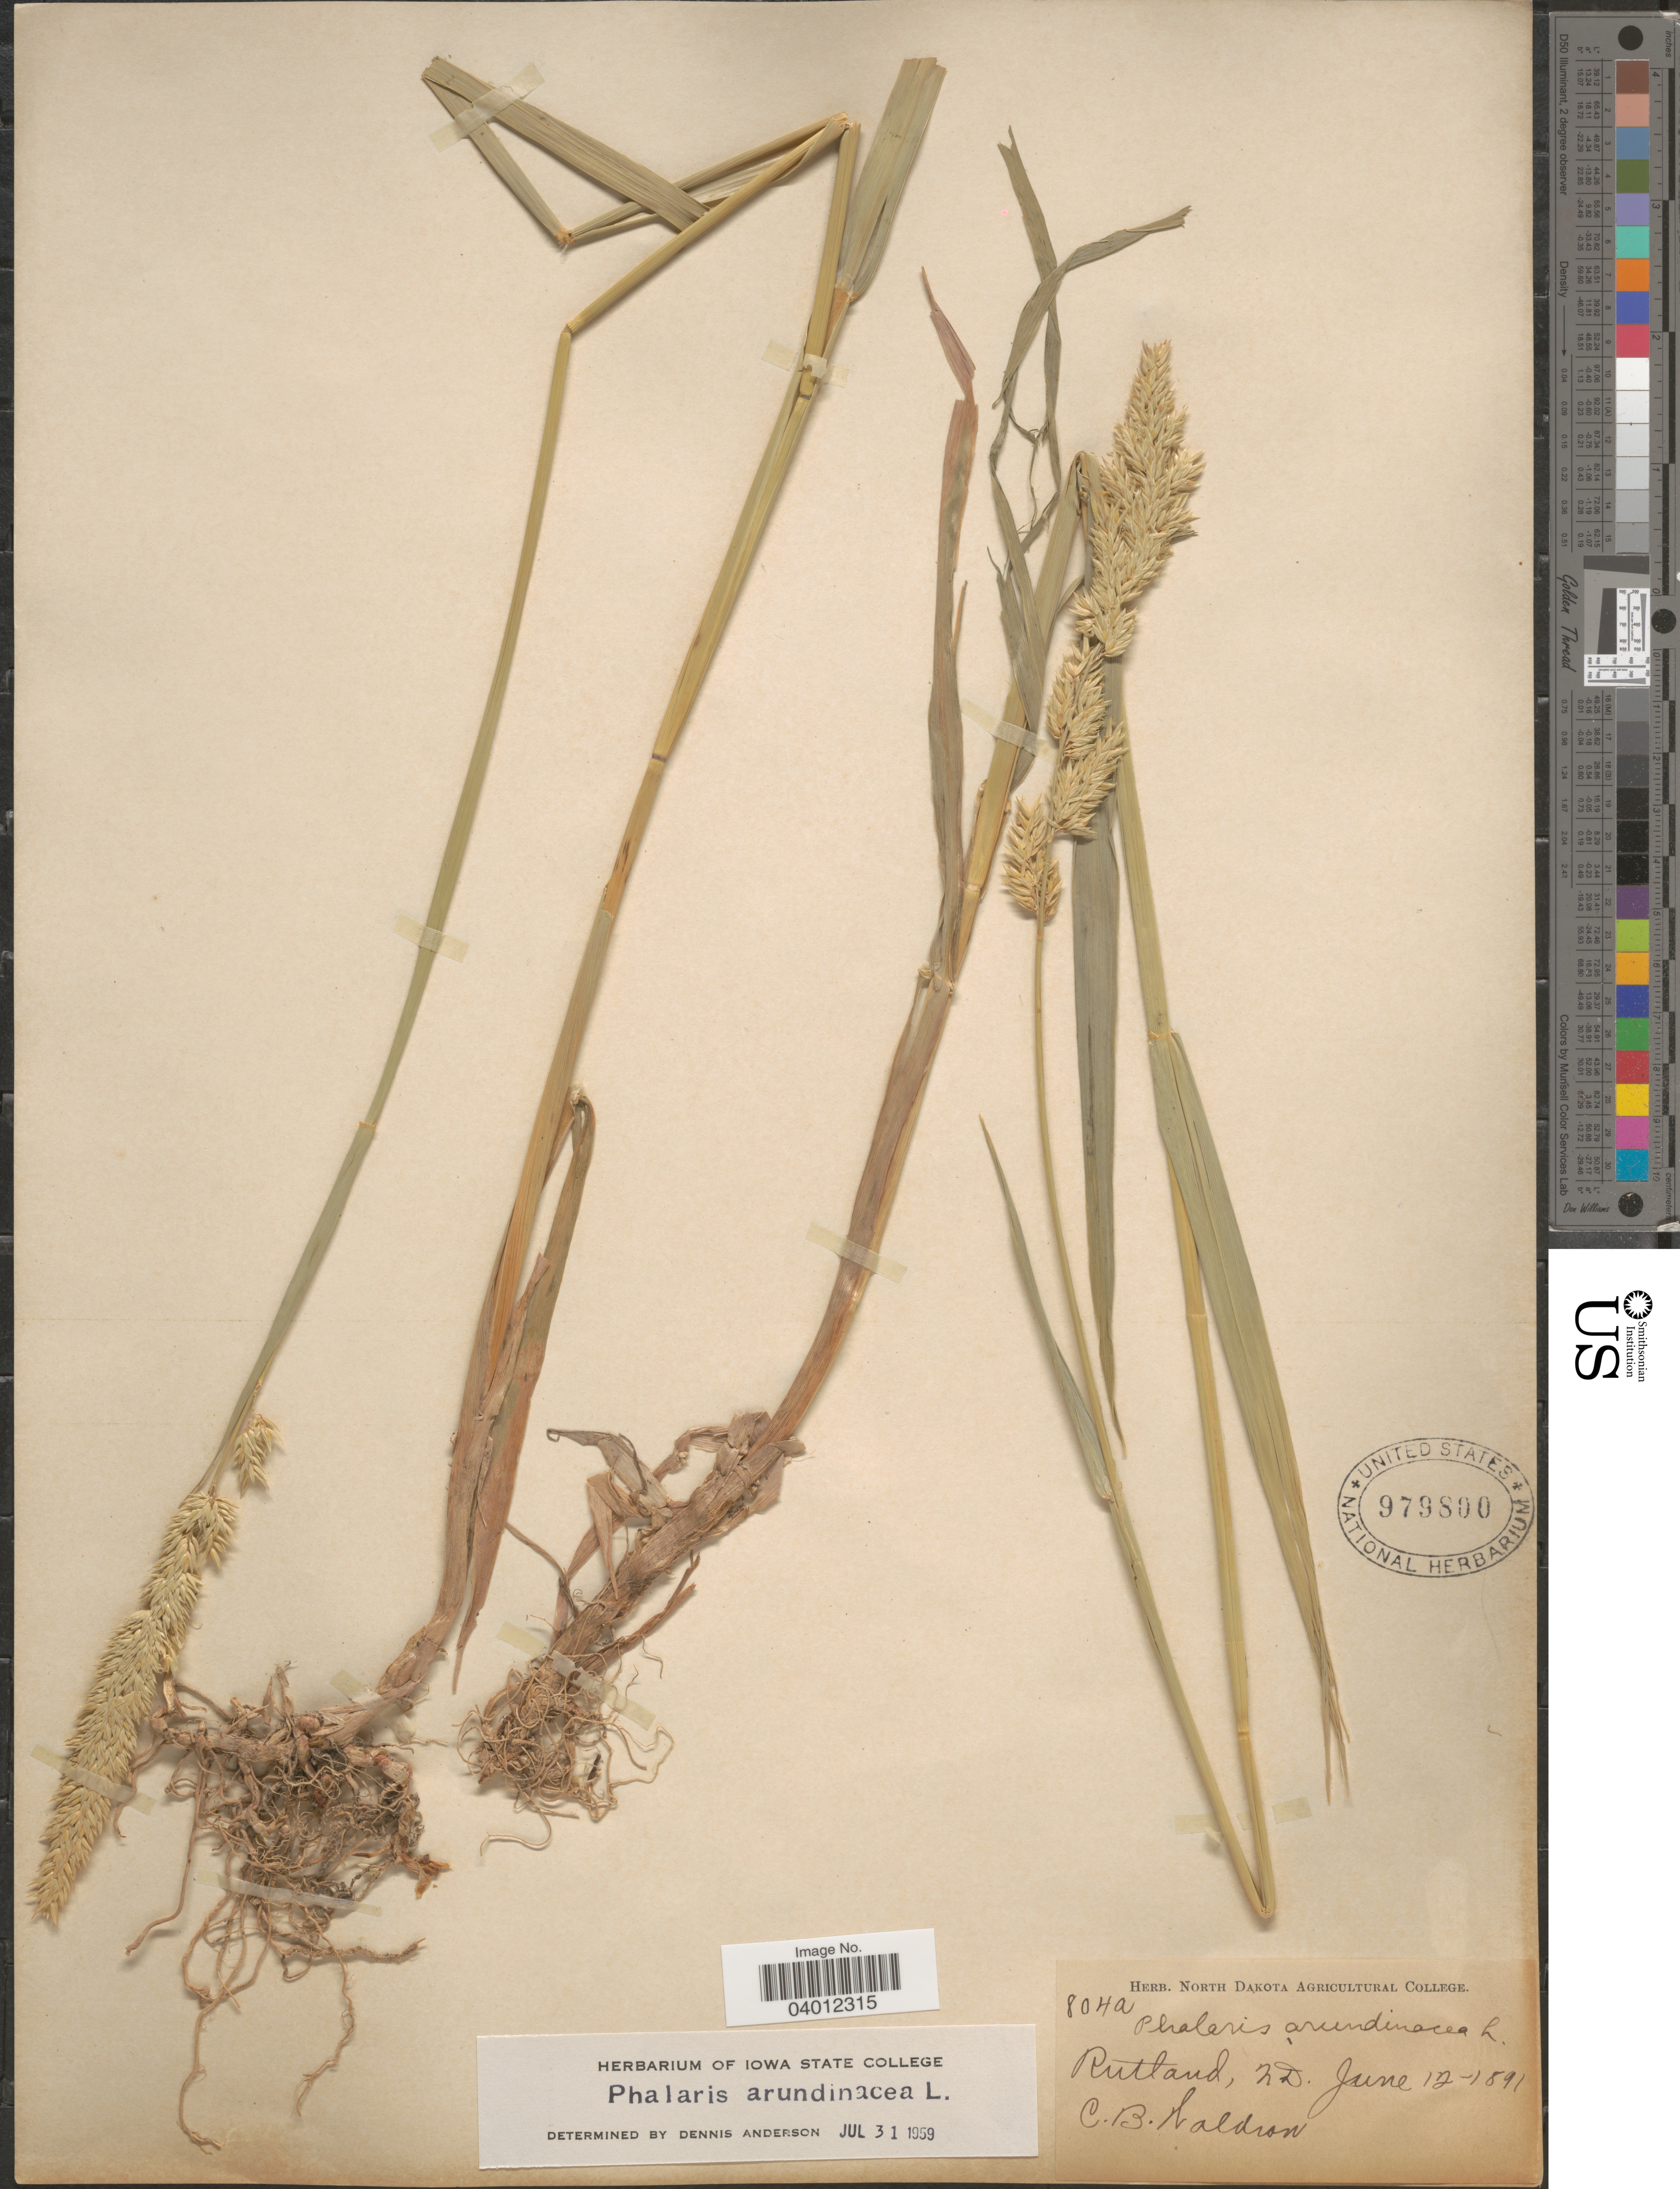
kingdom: Plantae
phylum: Tracheophyta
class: Liliopsida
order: Poales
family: Poaceae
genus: Phalaris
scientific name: Phalaris arundinacea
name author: L.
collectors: C. Waldron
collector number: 804a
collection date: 1891-06-12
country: United States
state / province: North Dakota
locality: Rutland.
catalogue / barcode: US 979800